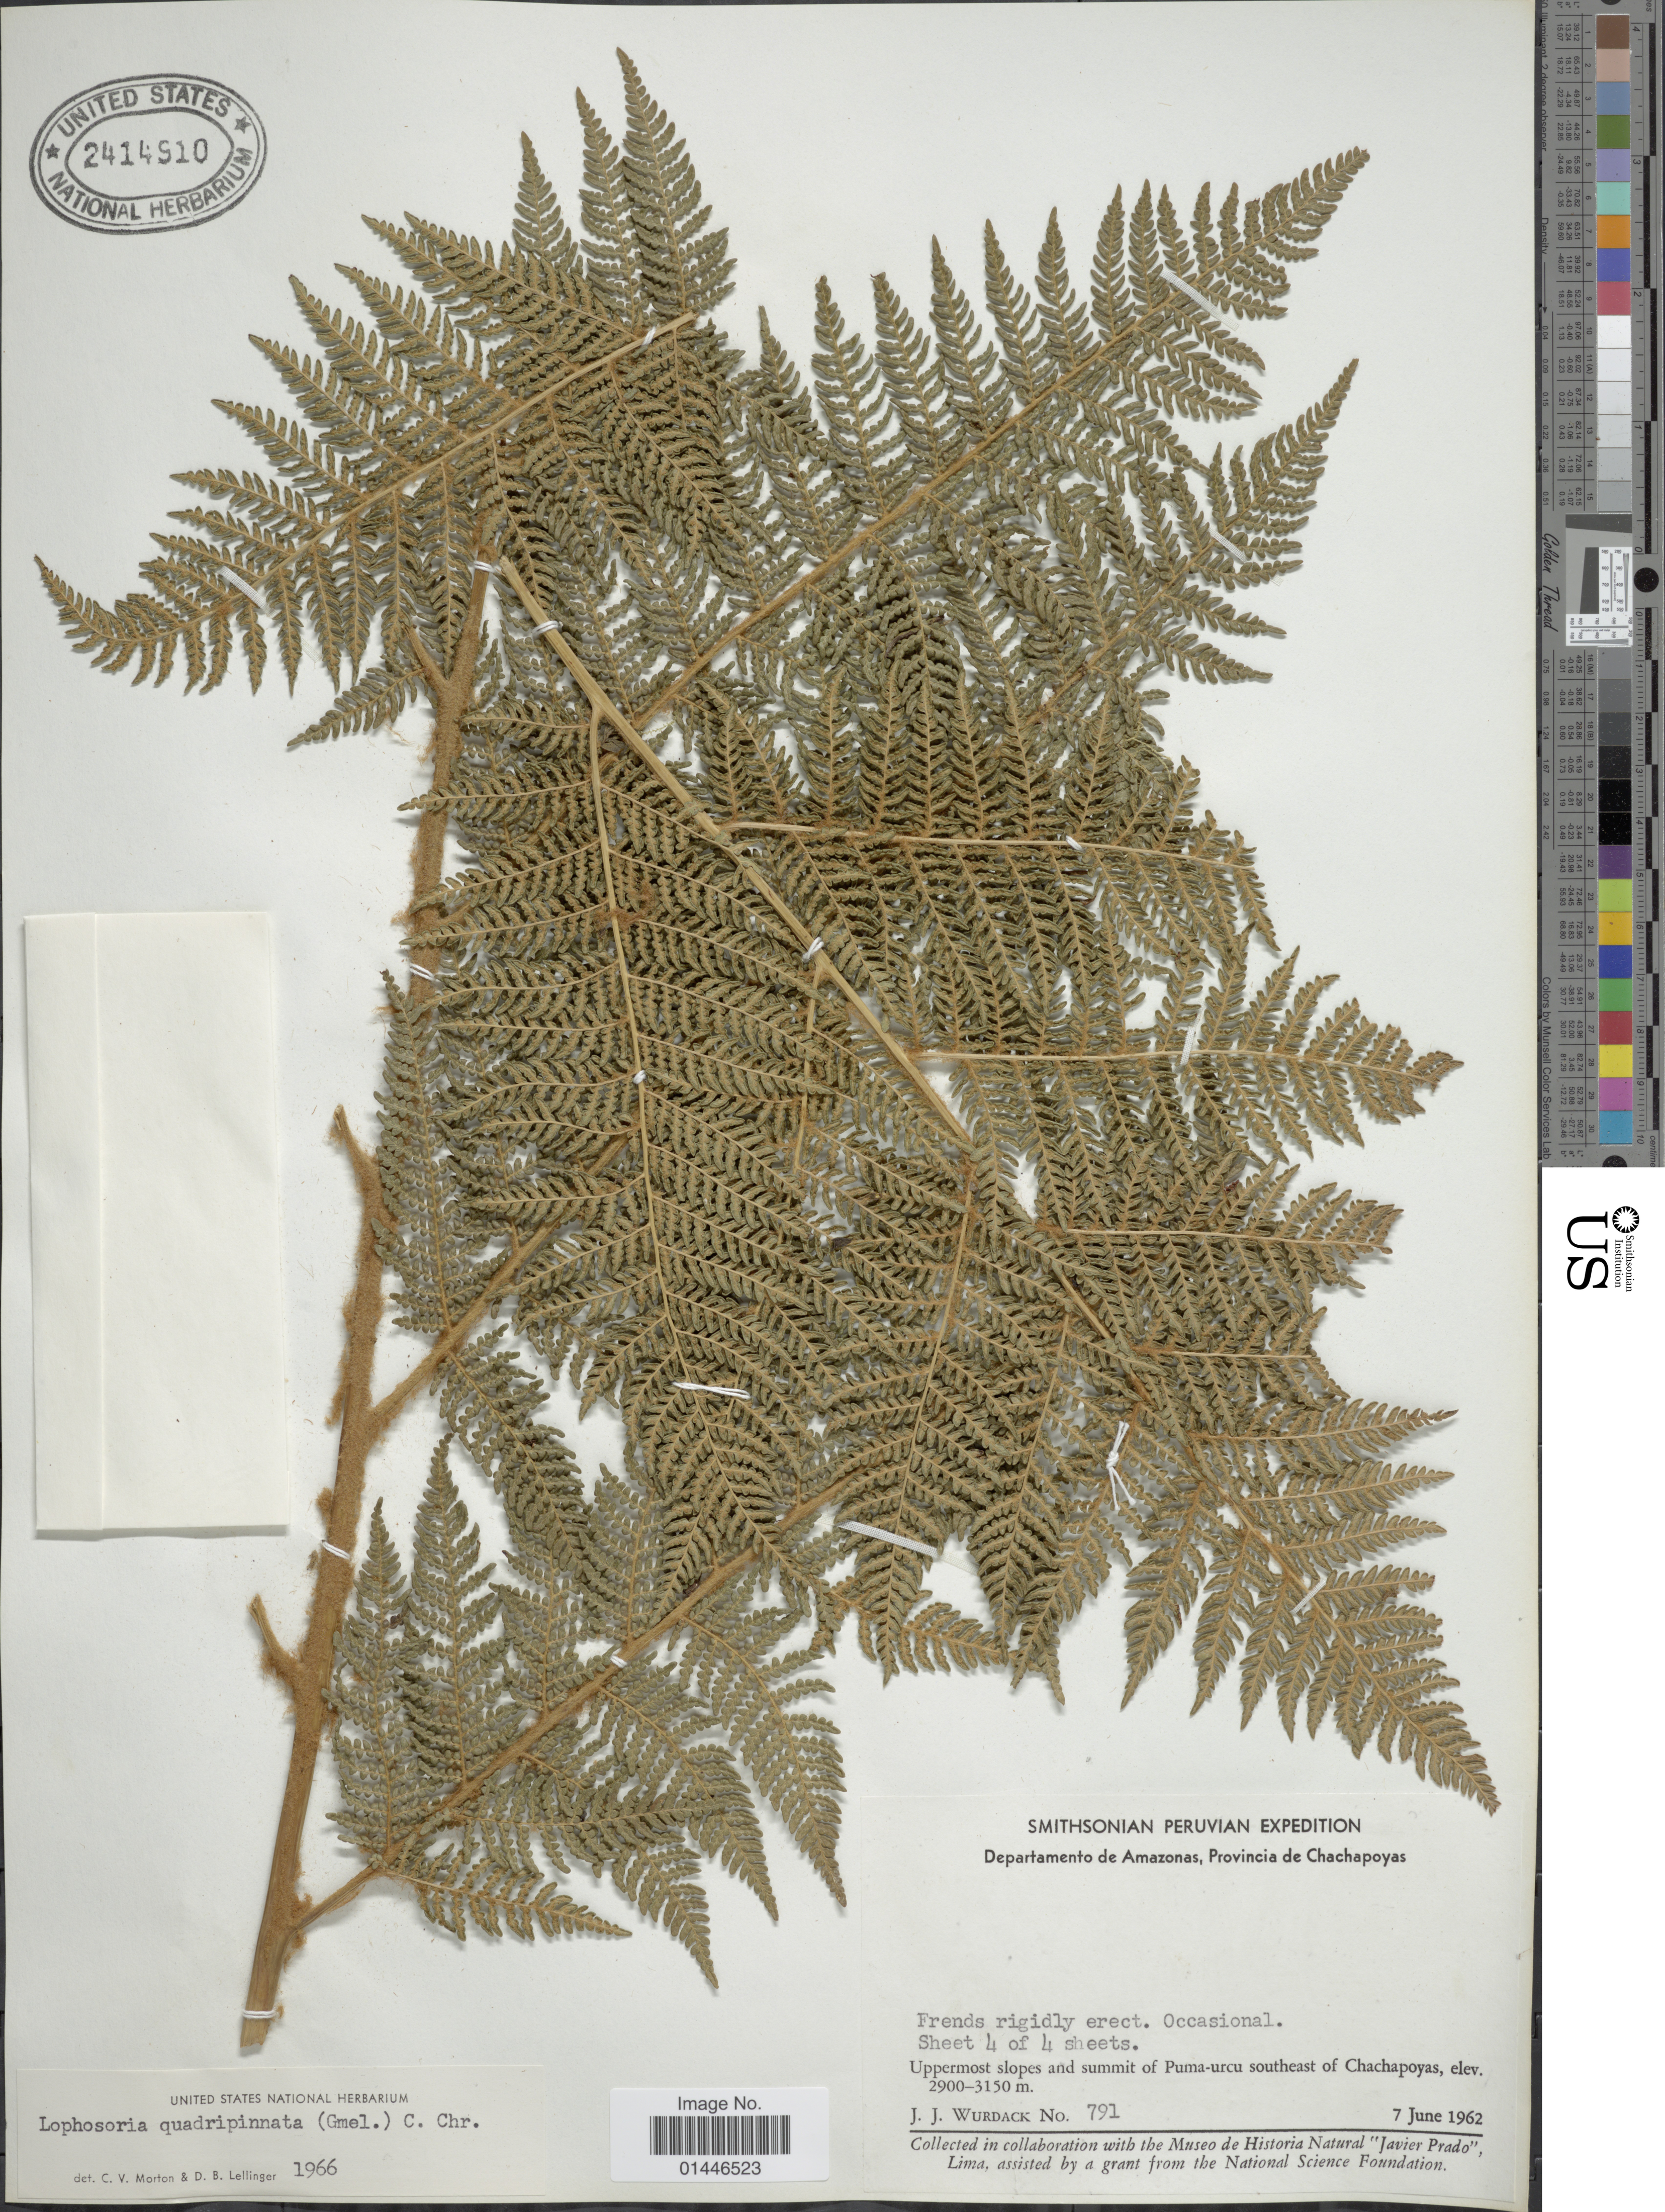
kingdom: Plantae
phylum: Tracheophyta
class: Polypodiopsida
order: Cyatheales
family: Dicksoniaceae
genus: Lophosoria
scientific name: Lophosoria quadripinnata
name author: (J.F. Gmel.) C. Chr.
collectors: J. J. Wurdack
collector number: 791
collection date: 1962-06-07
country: Peru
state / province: Amazonas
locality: Provincia de Chachapoyas. Uppermost slopes and summit of Puma-urcu southeast of Chachapoyas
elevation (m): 2900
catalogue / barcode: US 2414910